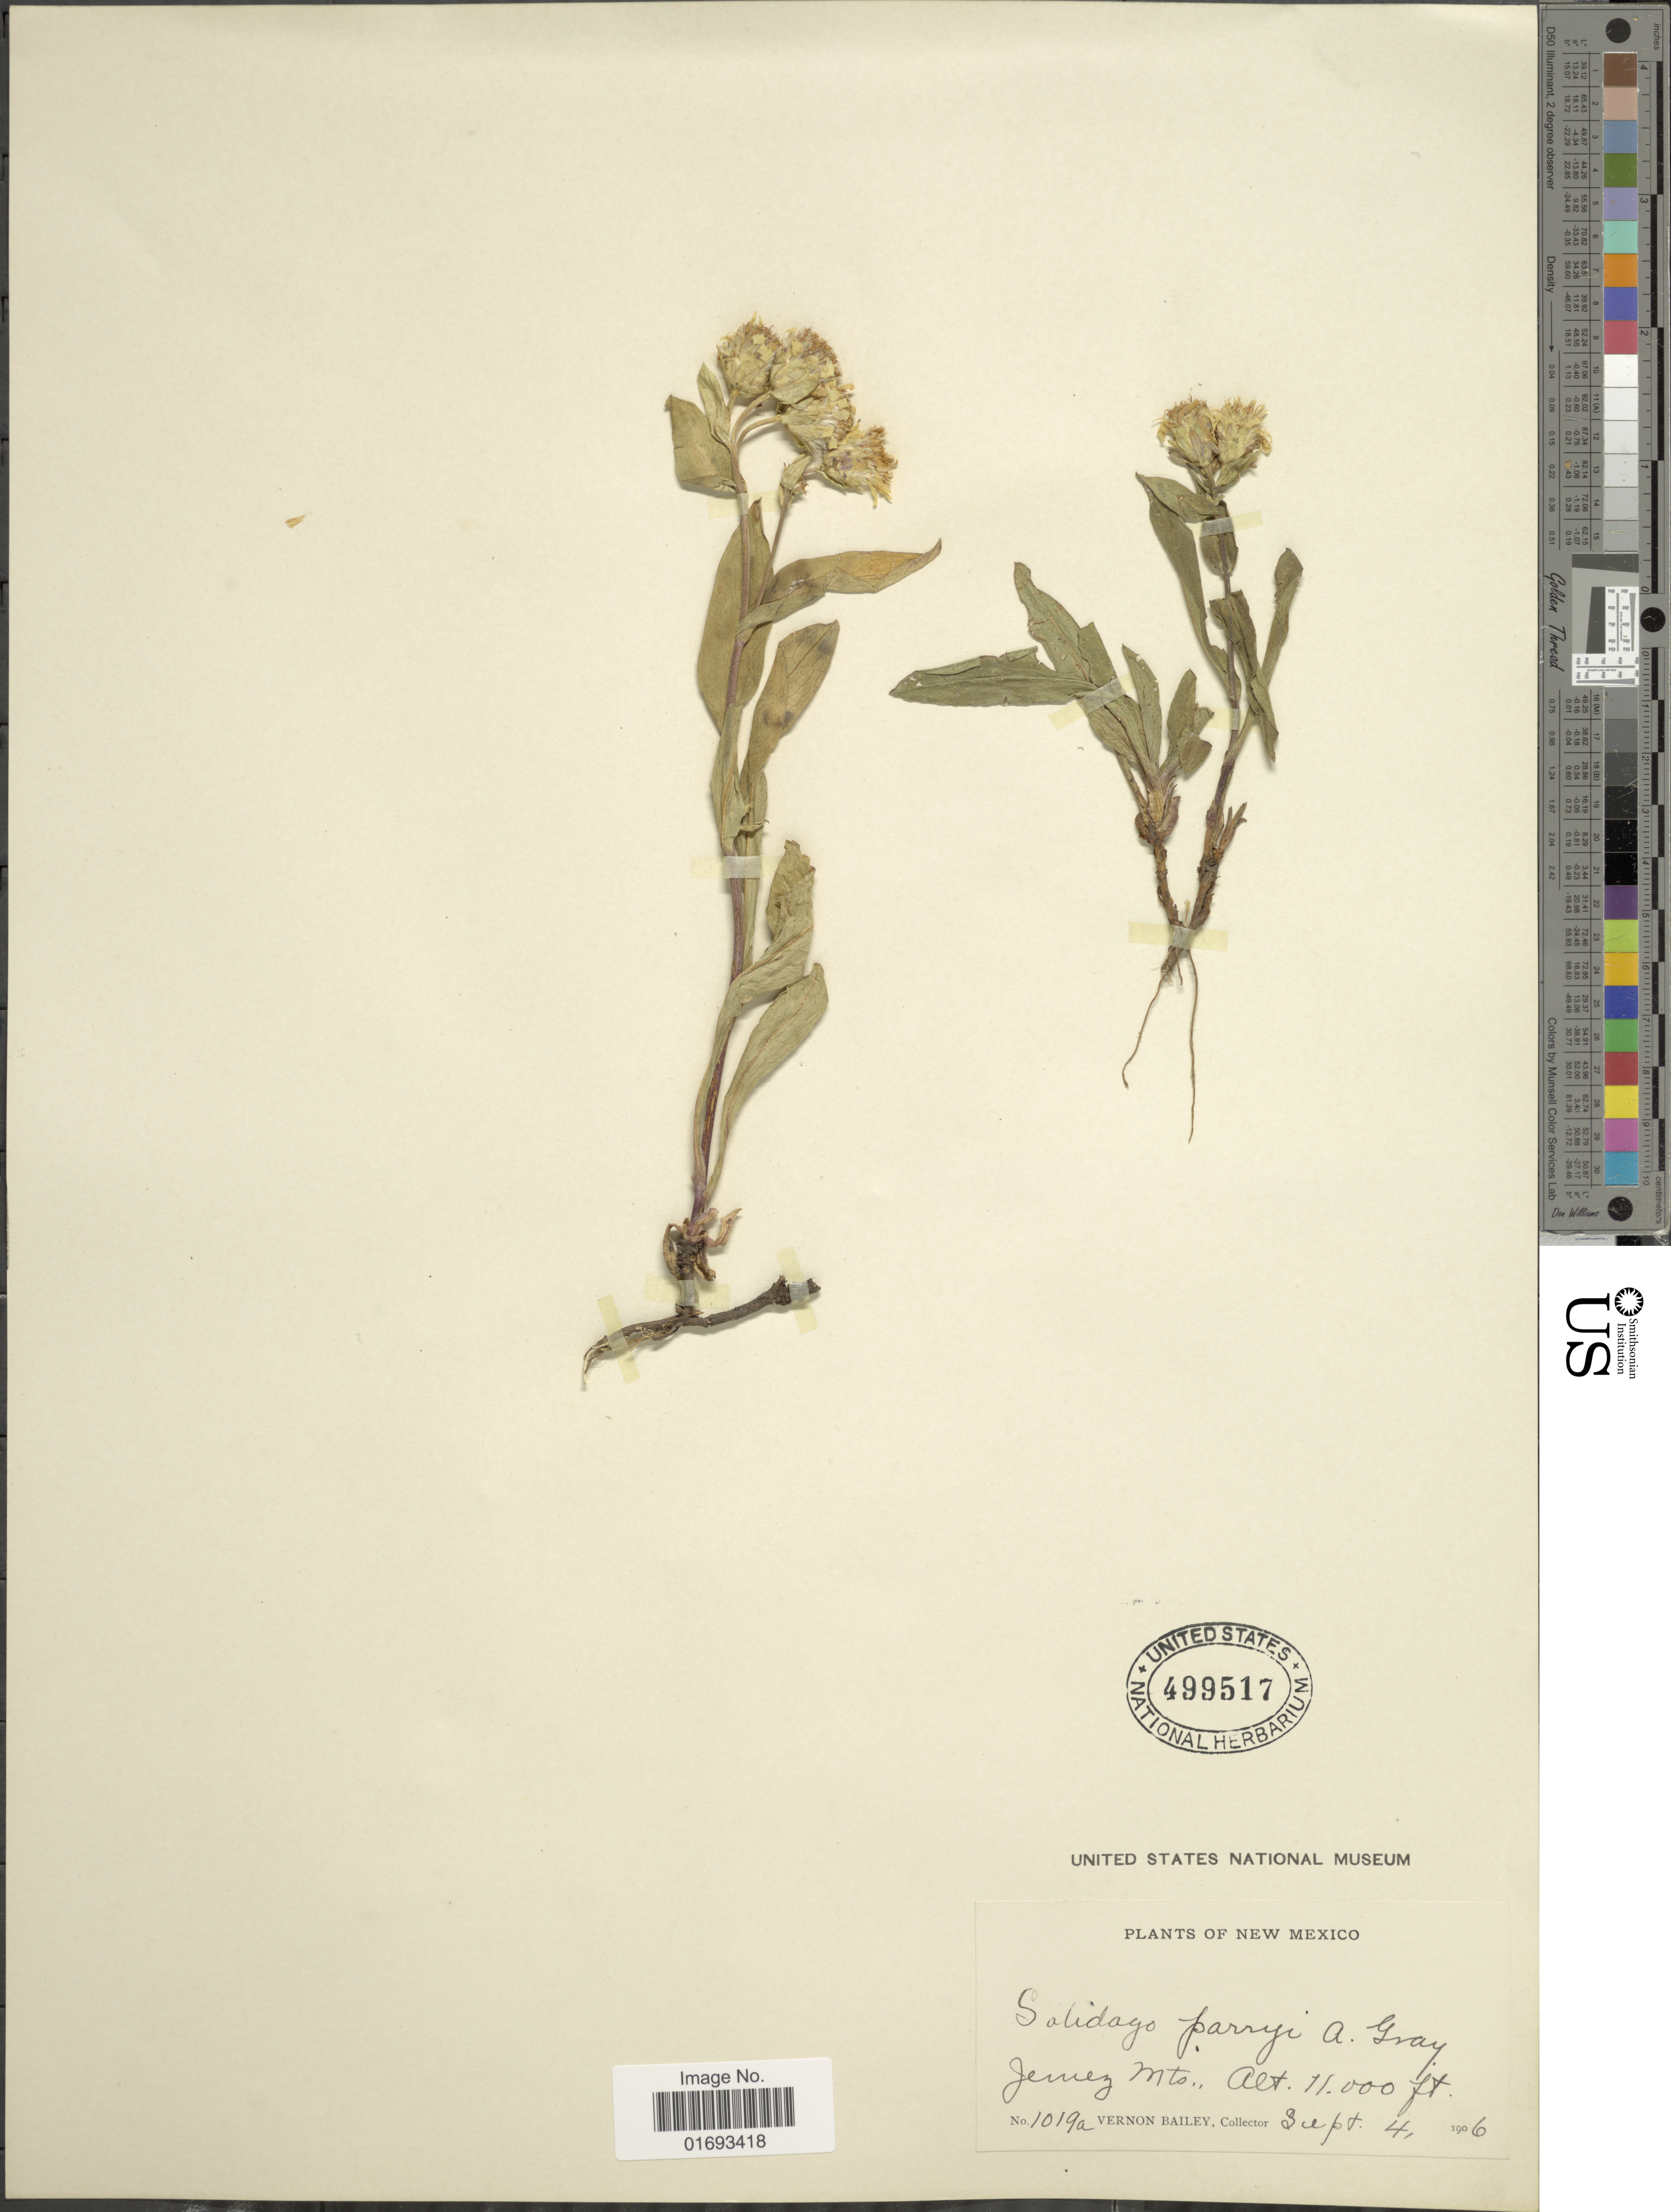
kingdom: Plantae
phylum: Tracheophyta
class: Magnoliopsida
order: Asterales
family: Asteraceae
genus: Oreochrysum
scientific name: Oreochrysum parryi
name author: (A. Gray) Rydb.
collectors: V. O. Bailey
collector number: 1019a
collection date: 1906-09-04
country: United States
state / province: New Mexico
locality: Jemez Mts.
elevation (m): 3353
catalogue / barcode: US 499517